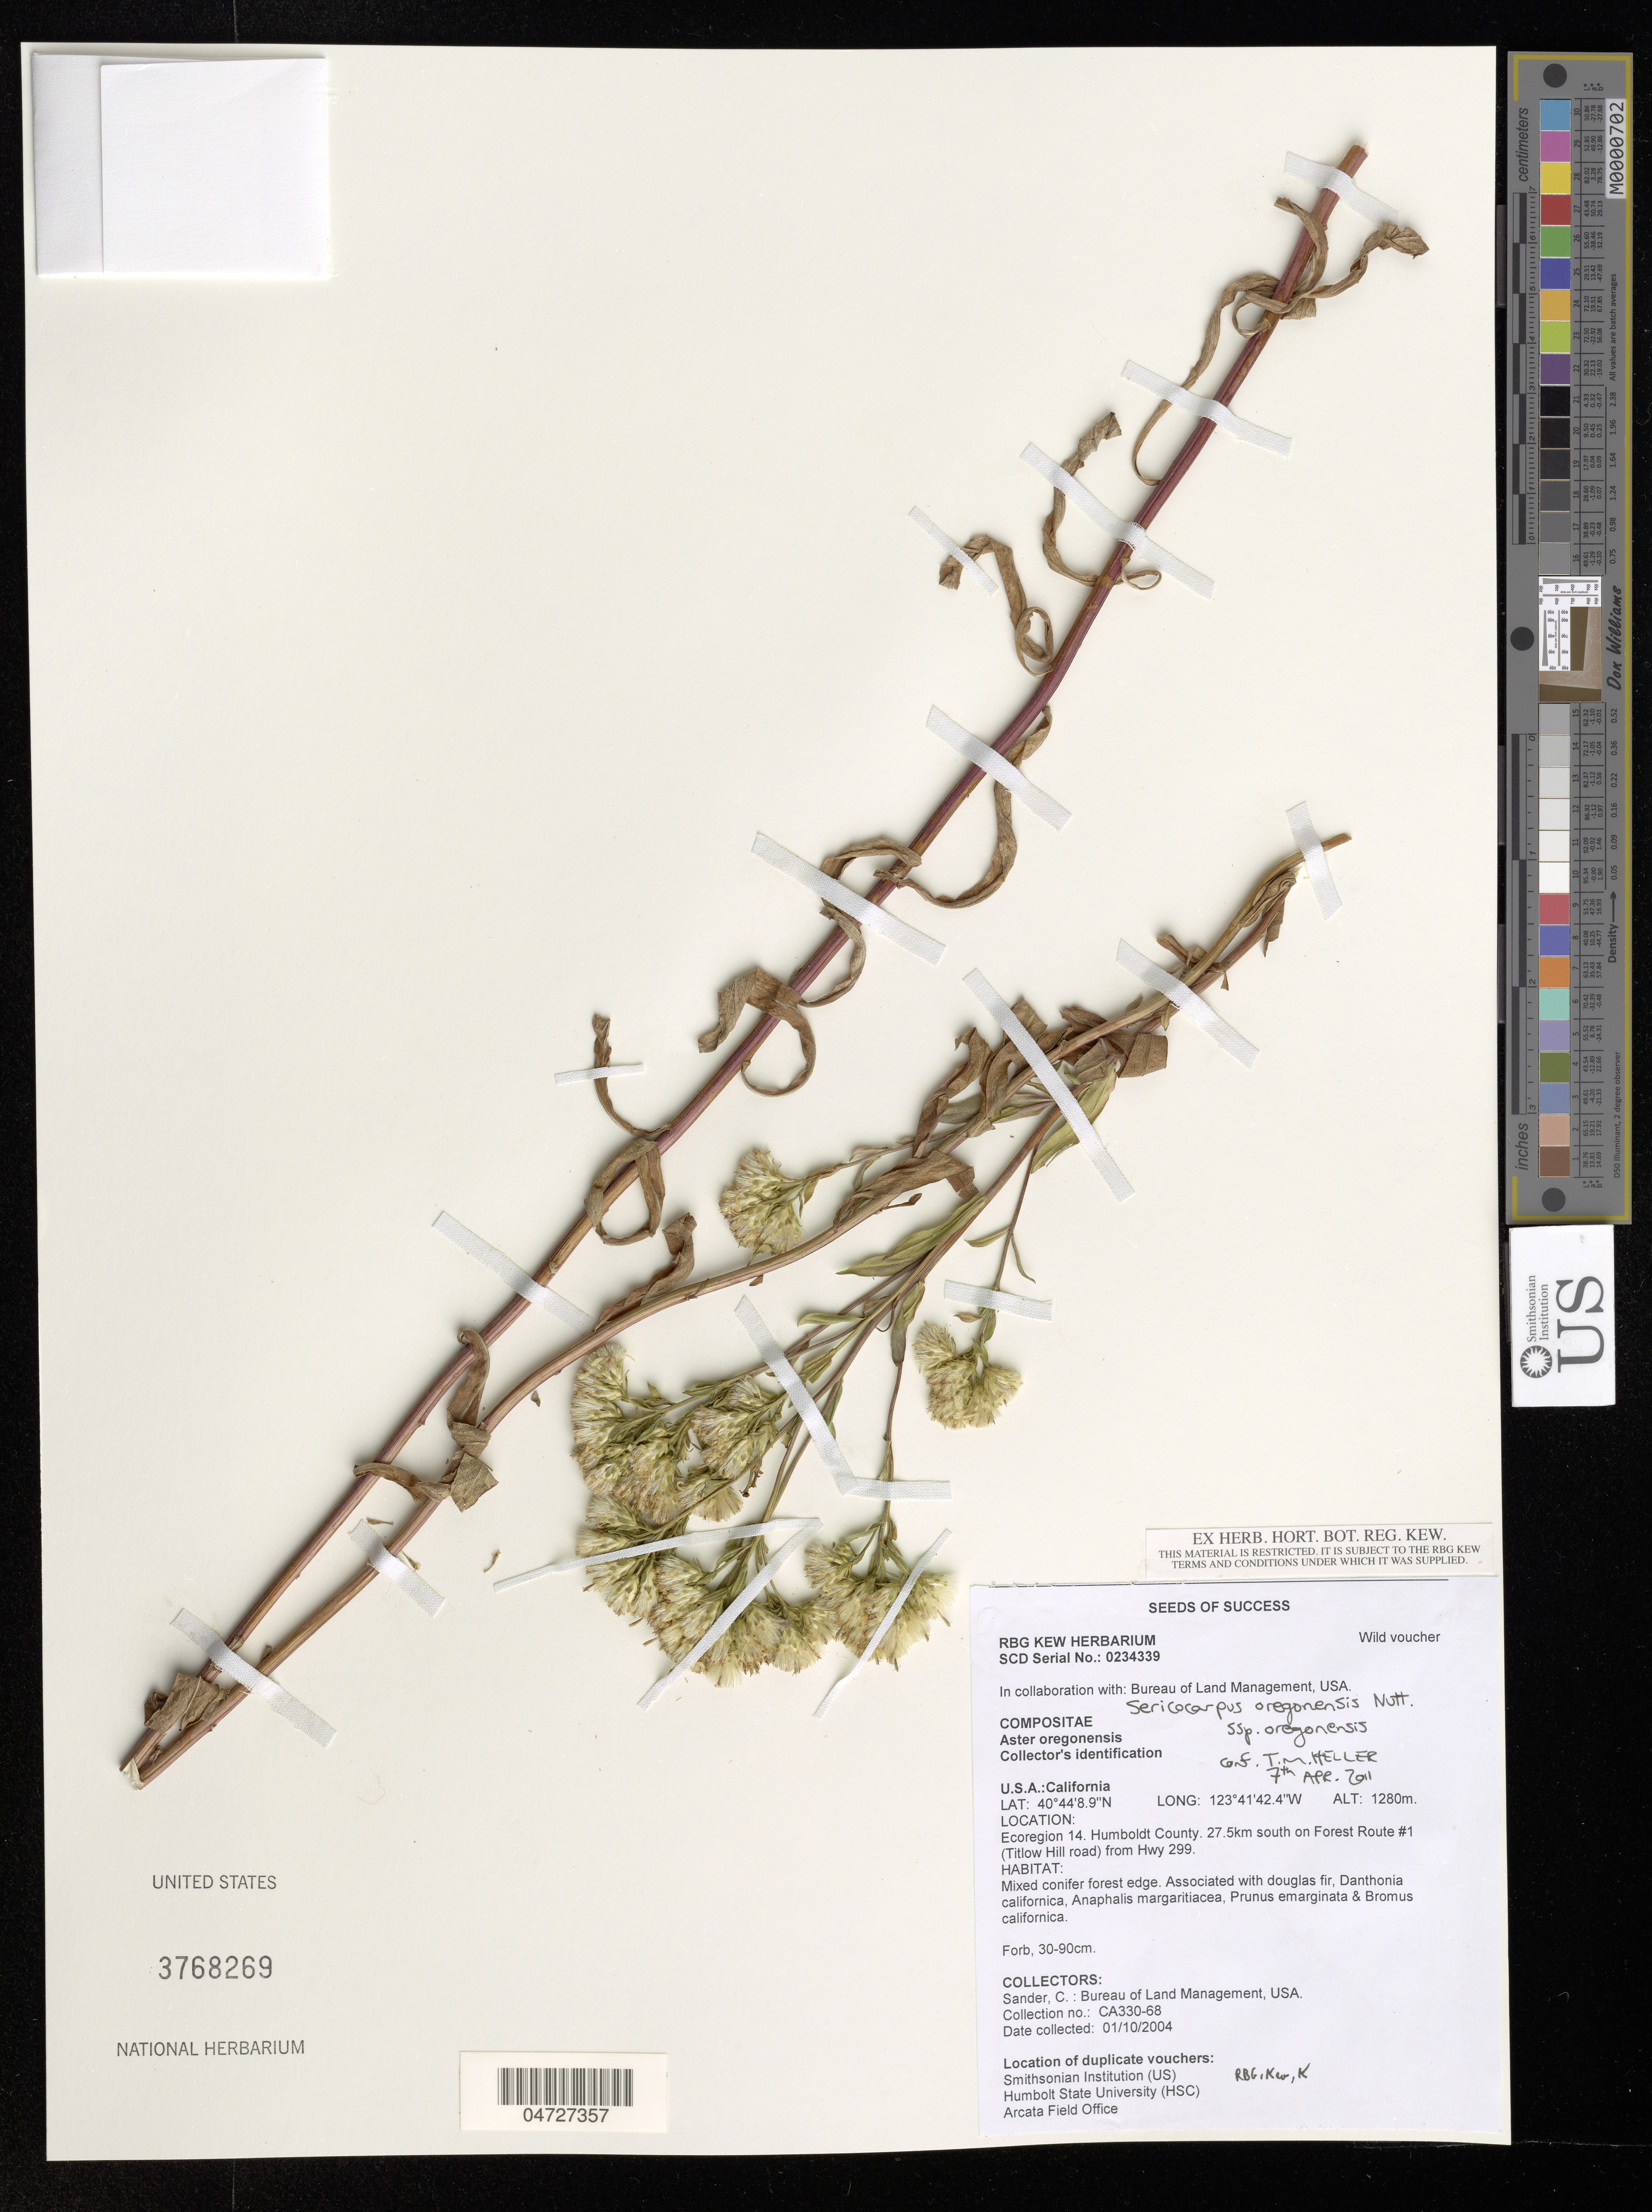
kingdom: Plantae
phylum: Tracheophyta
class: Magnoliopsida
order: Asterales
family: Asteraceae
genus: Sericocarpus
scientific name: Sericocarpus oregonensis subsp. oregonensis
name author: Nutt.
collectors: C. Sander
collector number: CA330-68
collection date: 2004-10-01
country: United States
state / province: California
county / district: Humboldt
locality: Ecoregion 14. Humboldt County. 27.5km south on Forest Route #1 (Titlow Hill road) from Hwy 299.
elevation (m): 1280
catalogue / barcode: US 3768269